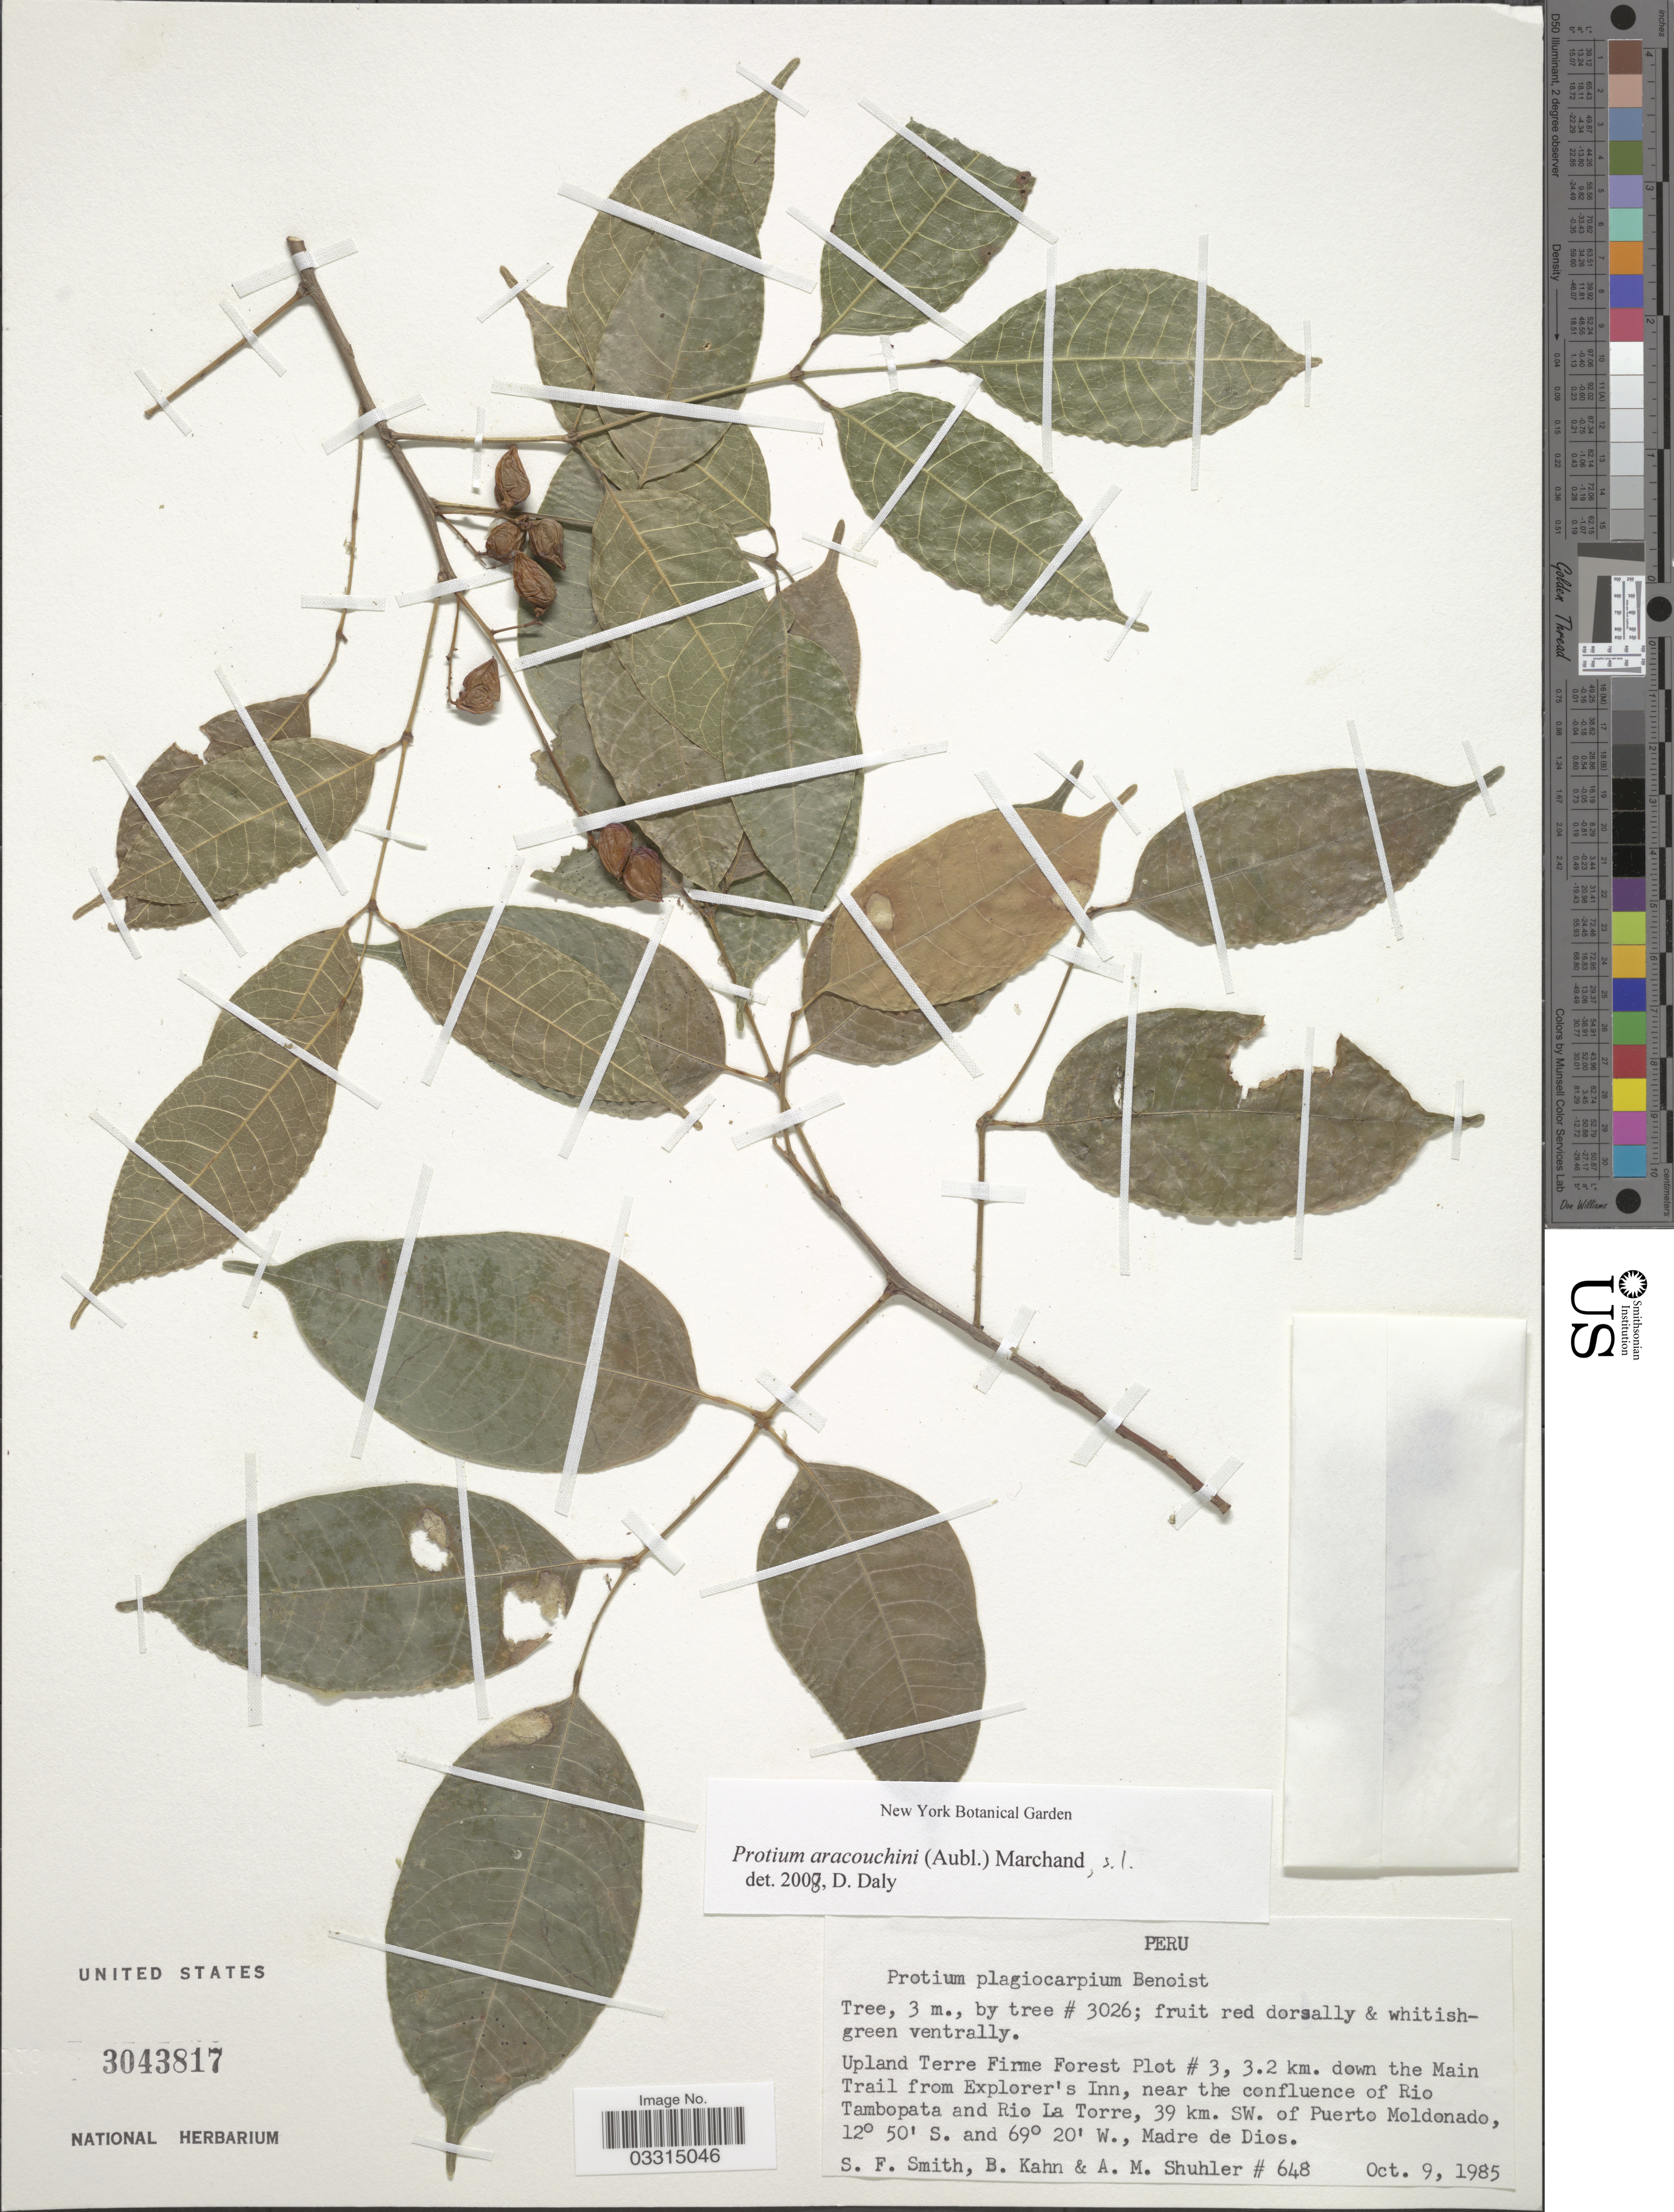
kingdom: Plantae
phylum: Tracheophyta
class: Magnoliopsida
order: Sapindales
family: Burseraceae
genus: Protium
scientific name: Protium aracouchini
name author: (Aubl.) Marchand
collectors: S.F. Smith, B. Kahn & A. Shuhler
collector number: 648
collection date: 1985-10-09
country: Peru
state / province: Madre de Dios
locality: Upland Terre Firme Forest Plot # 3, 3.2 km. down the Main Trail from Explorer's Inn, near the confluence of Rio Tambopata and Rio La Torre, 39 km. SW. of Puerto Maldonado.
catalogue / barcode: US 3043817